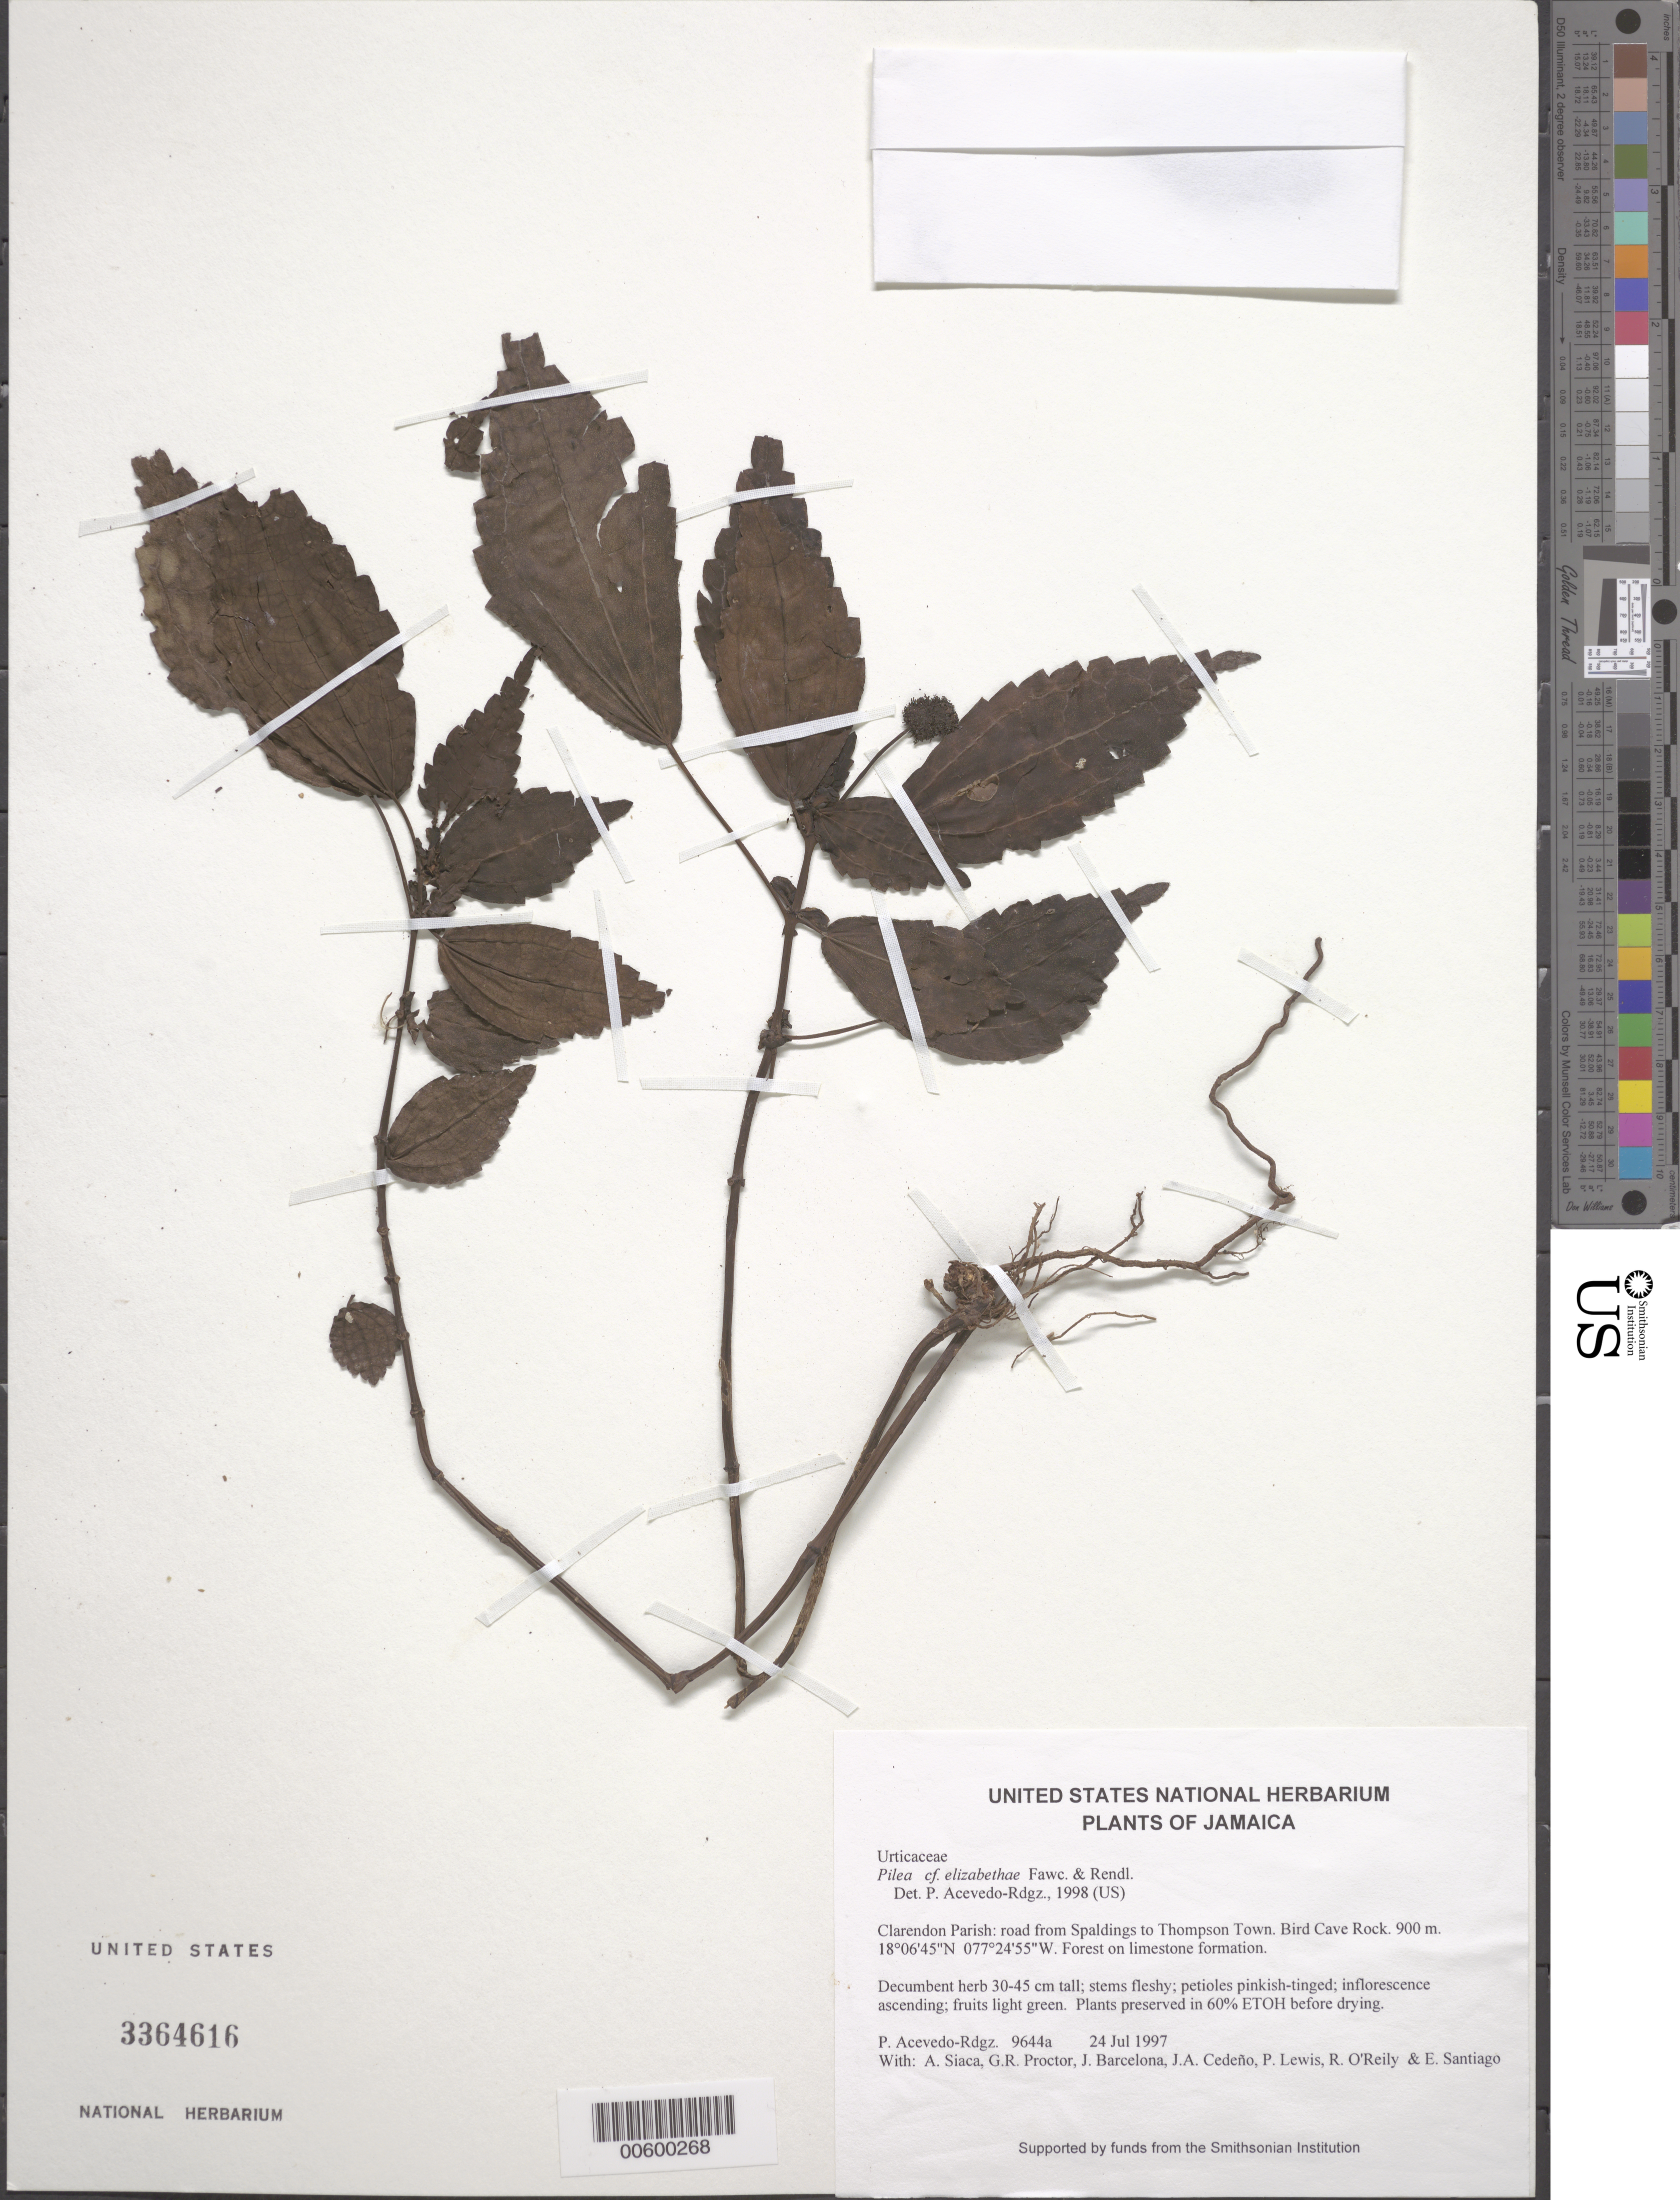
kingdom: Plantae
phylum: Tracheophyta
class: Magnoliopsida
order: Rosales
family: Urticaceae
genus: Pilea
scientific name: Pilea elizabethae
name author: Fawc. & Rendle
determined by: Acevedo-Rodríguez, P., (BOT), Smithsonian Institution - National Museum of Natural History (UNITED STATES)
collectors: P. Acevedo-Rodr., A. Siaca, G. R. Proctor, J. Barcelona, J. A. Cedeño M., P. Lewis & R. O'Reilly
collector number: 9644 a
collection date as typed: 24 Jul 1997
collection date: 1997-07-24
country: Jamaica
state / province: Clarendon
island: Jamaica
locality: Clarendon Parish: road from Spaldings to Thompson Town. Bird Cave Rock.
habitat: Forest on limestone formation.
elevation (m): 900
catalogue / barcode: US 3364616